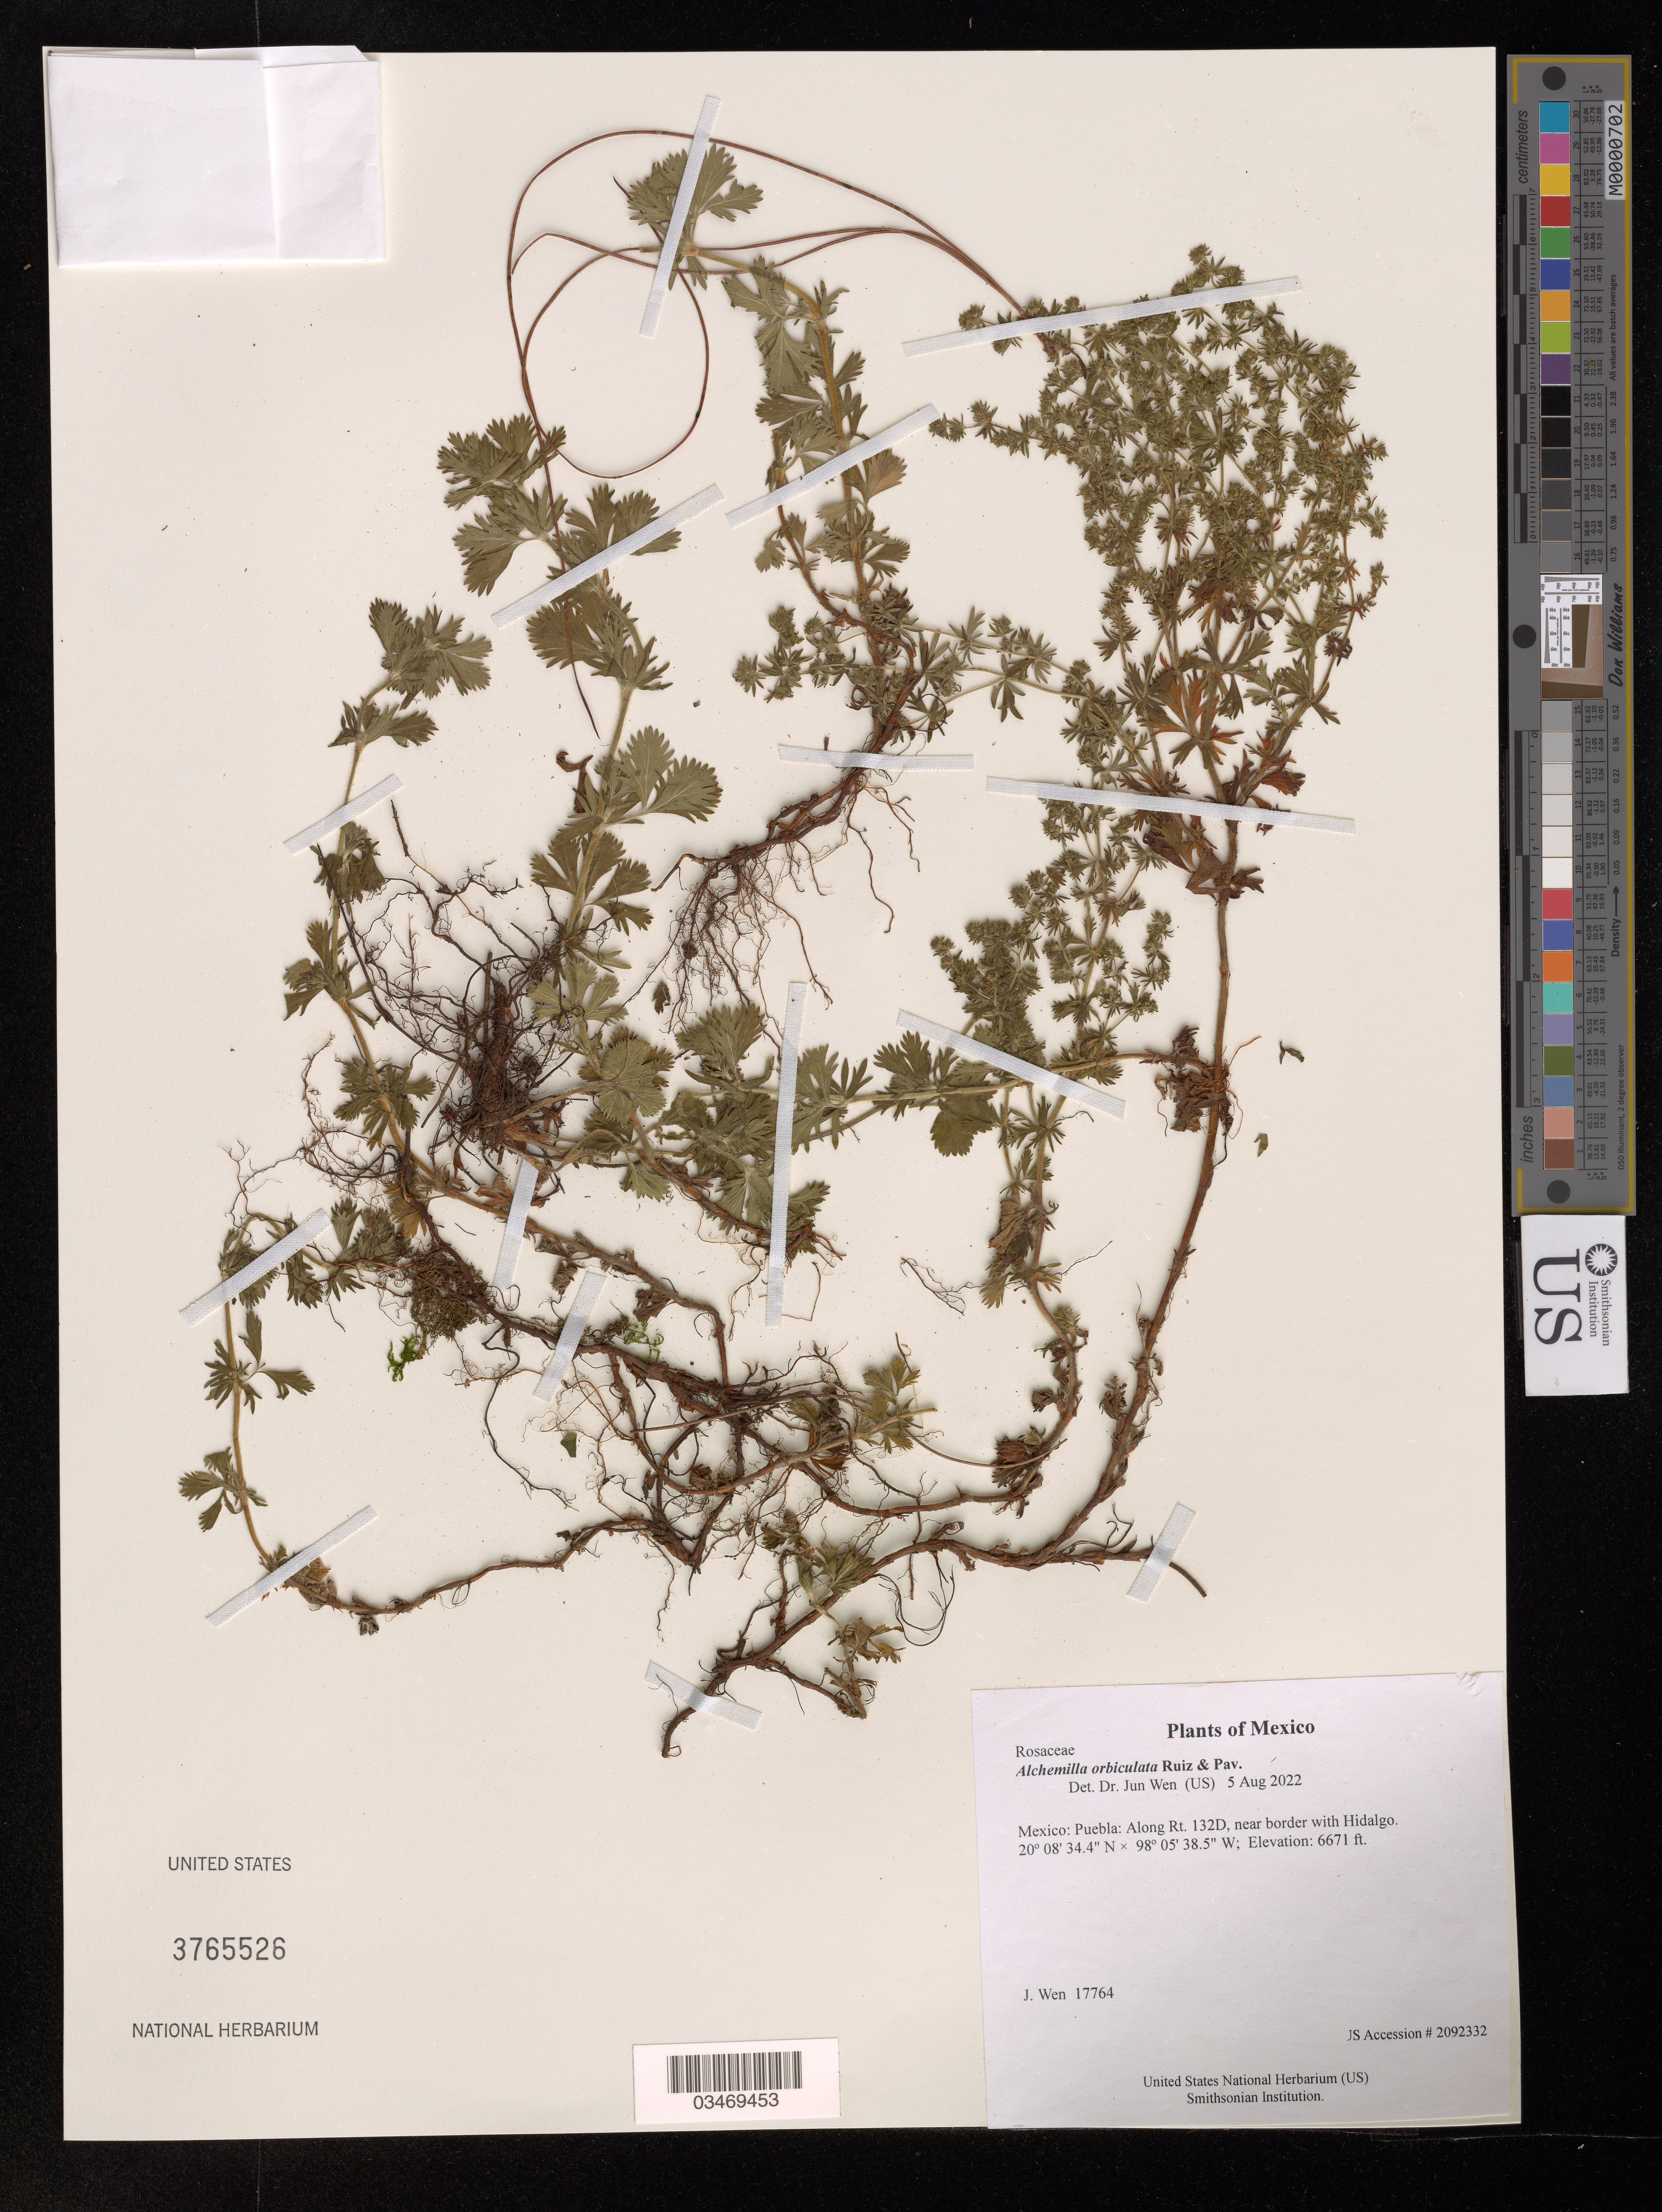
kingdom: Plantae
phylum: Tracheophyta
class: Magnoliopsida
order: Rosales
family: Rosaceae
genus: Alchemilla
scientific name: Alchemilla orbiculata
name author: Ruiz & Pav.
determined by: Wen, Jun, (BOT), Smithsonian Institution - National Museum of Natural History (UNITED STATES)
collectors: J. Wen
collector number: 17764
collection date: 2022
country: Mexico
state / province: Puebla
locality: Along Rt. 132D, near border with Hidalgo.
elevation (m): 2033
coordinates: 20 08.573 N, 98 05.641 W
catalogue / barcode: US 3765526